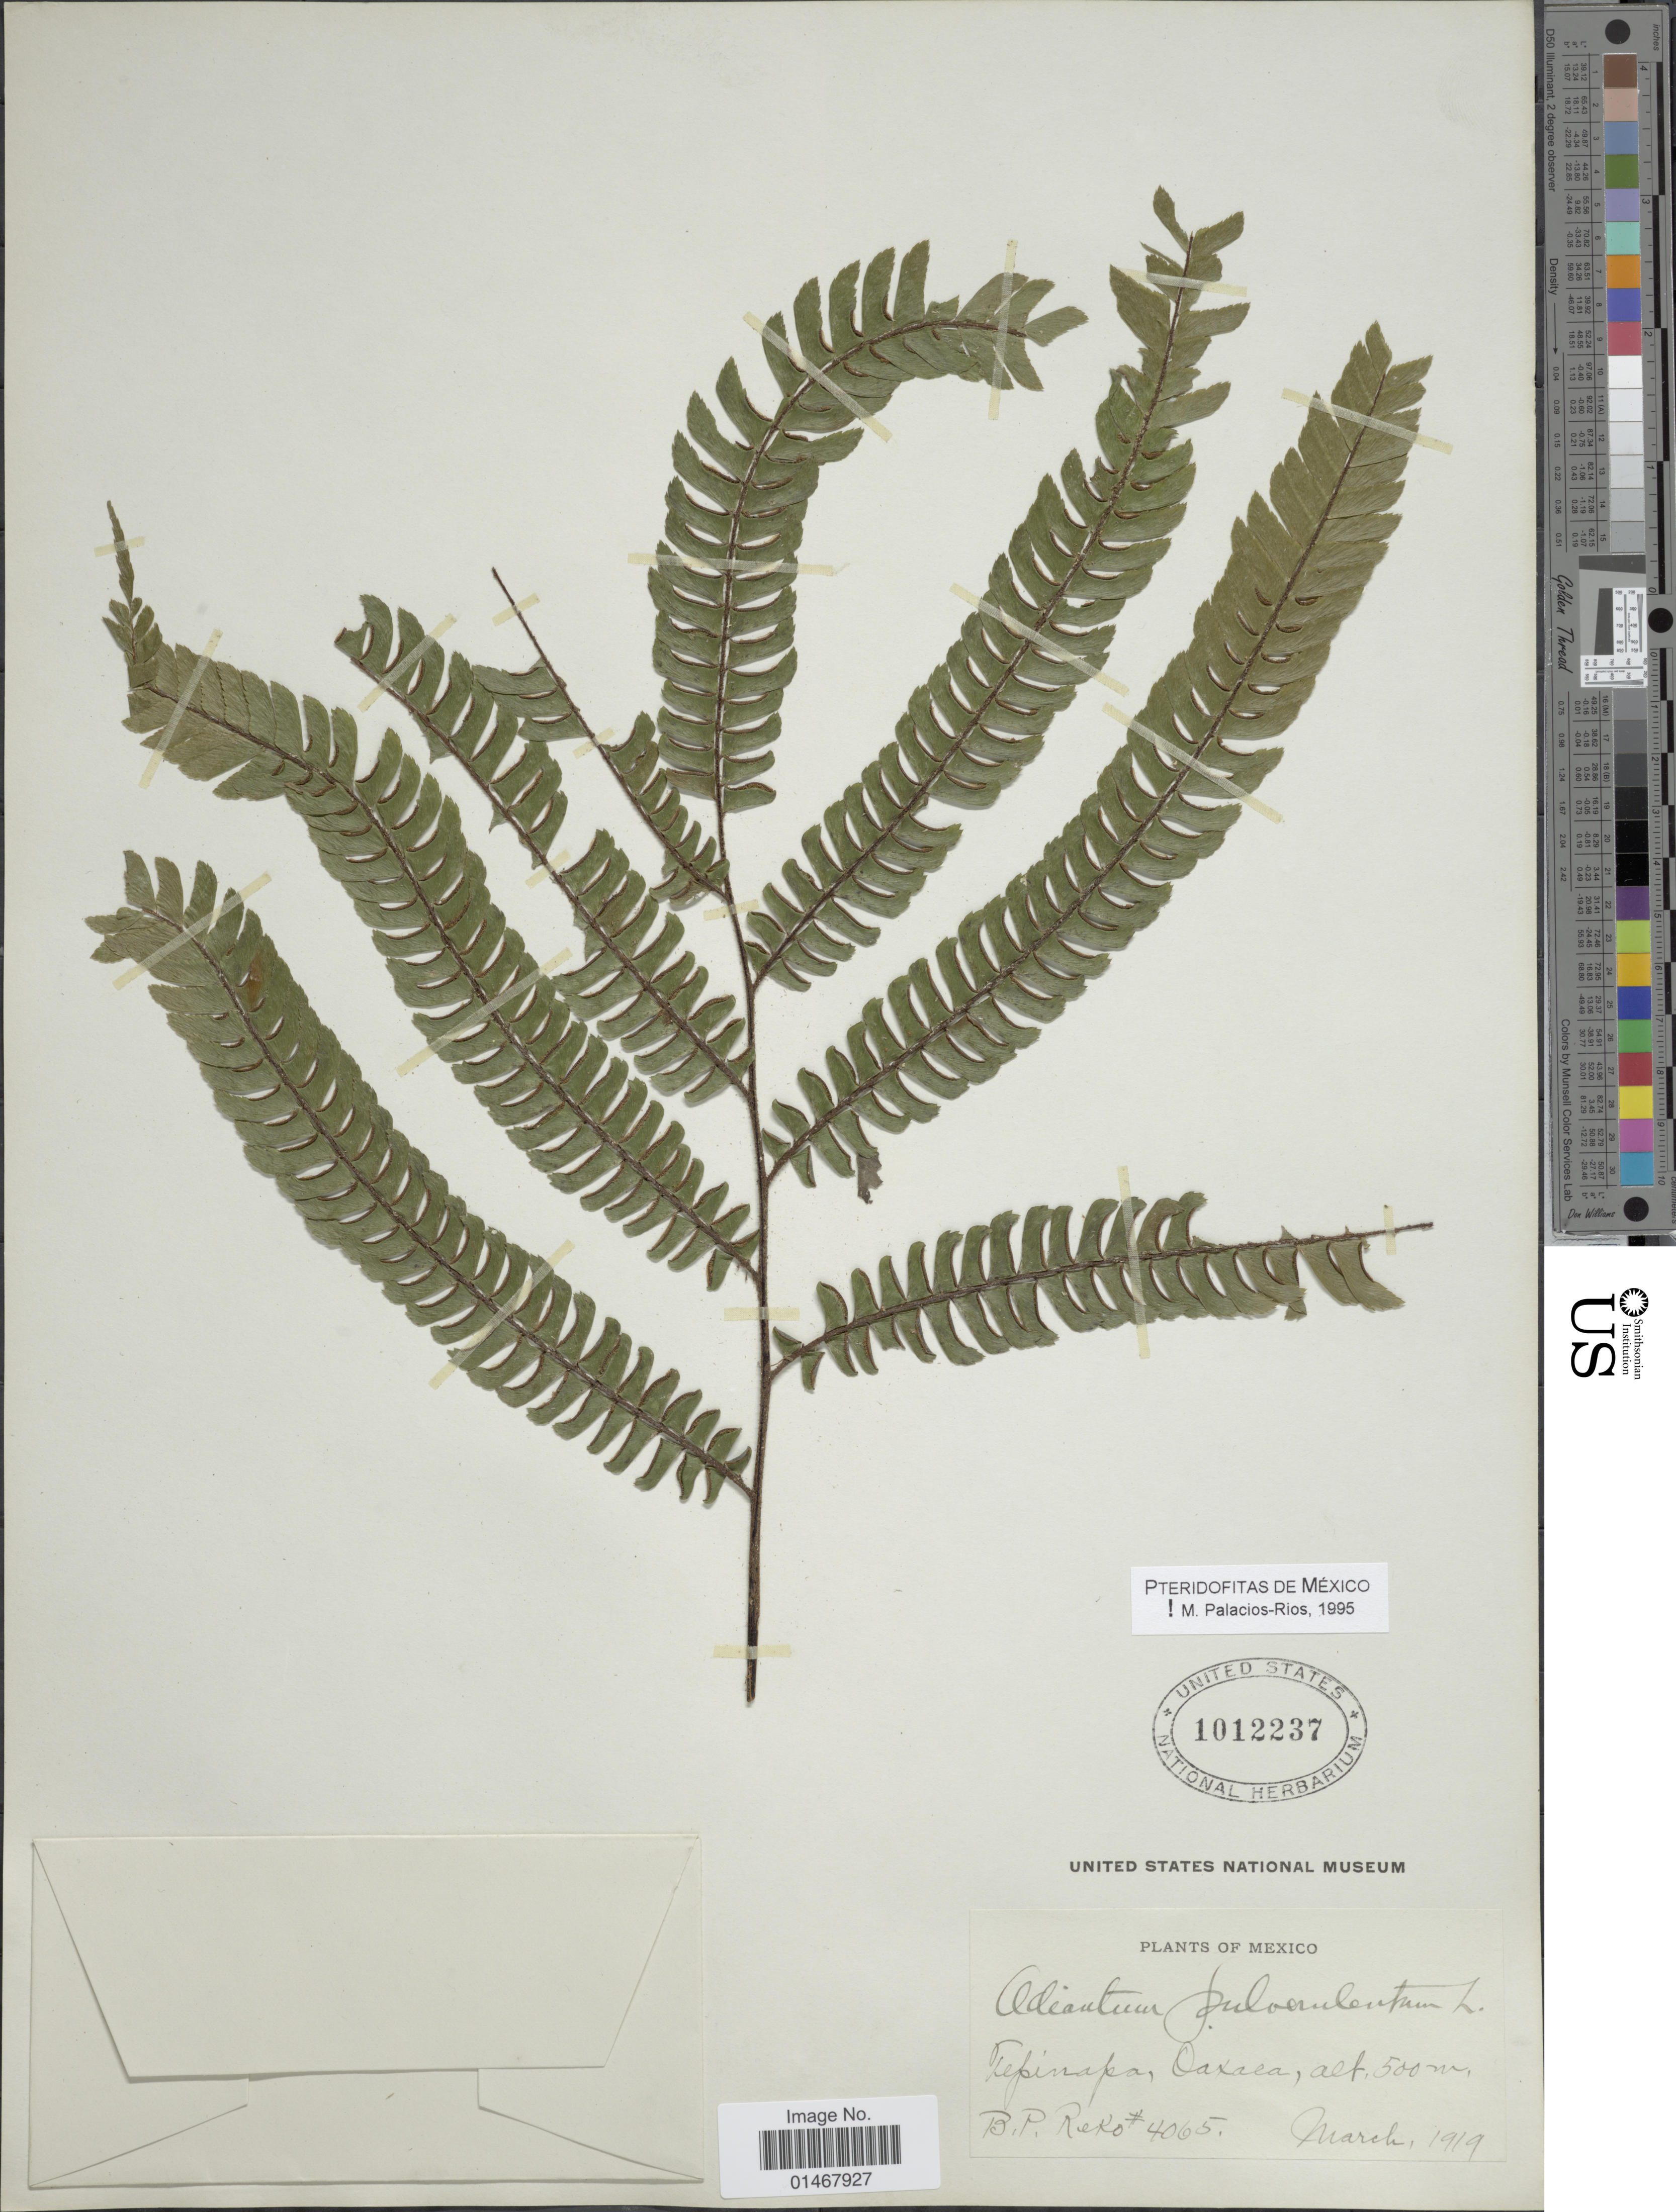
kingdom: Plantae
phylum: Tracheophyta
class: Polypodiopsida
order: Polypodiales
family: Pteridaceae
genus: Adiantum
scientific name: Adiantum pulverulentum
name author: L.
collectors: B. P. Reko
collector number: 4065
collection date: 1919-03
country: Mexico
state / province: Oaxaca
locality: Tepinapa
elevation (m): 500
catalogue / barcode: US 1012237